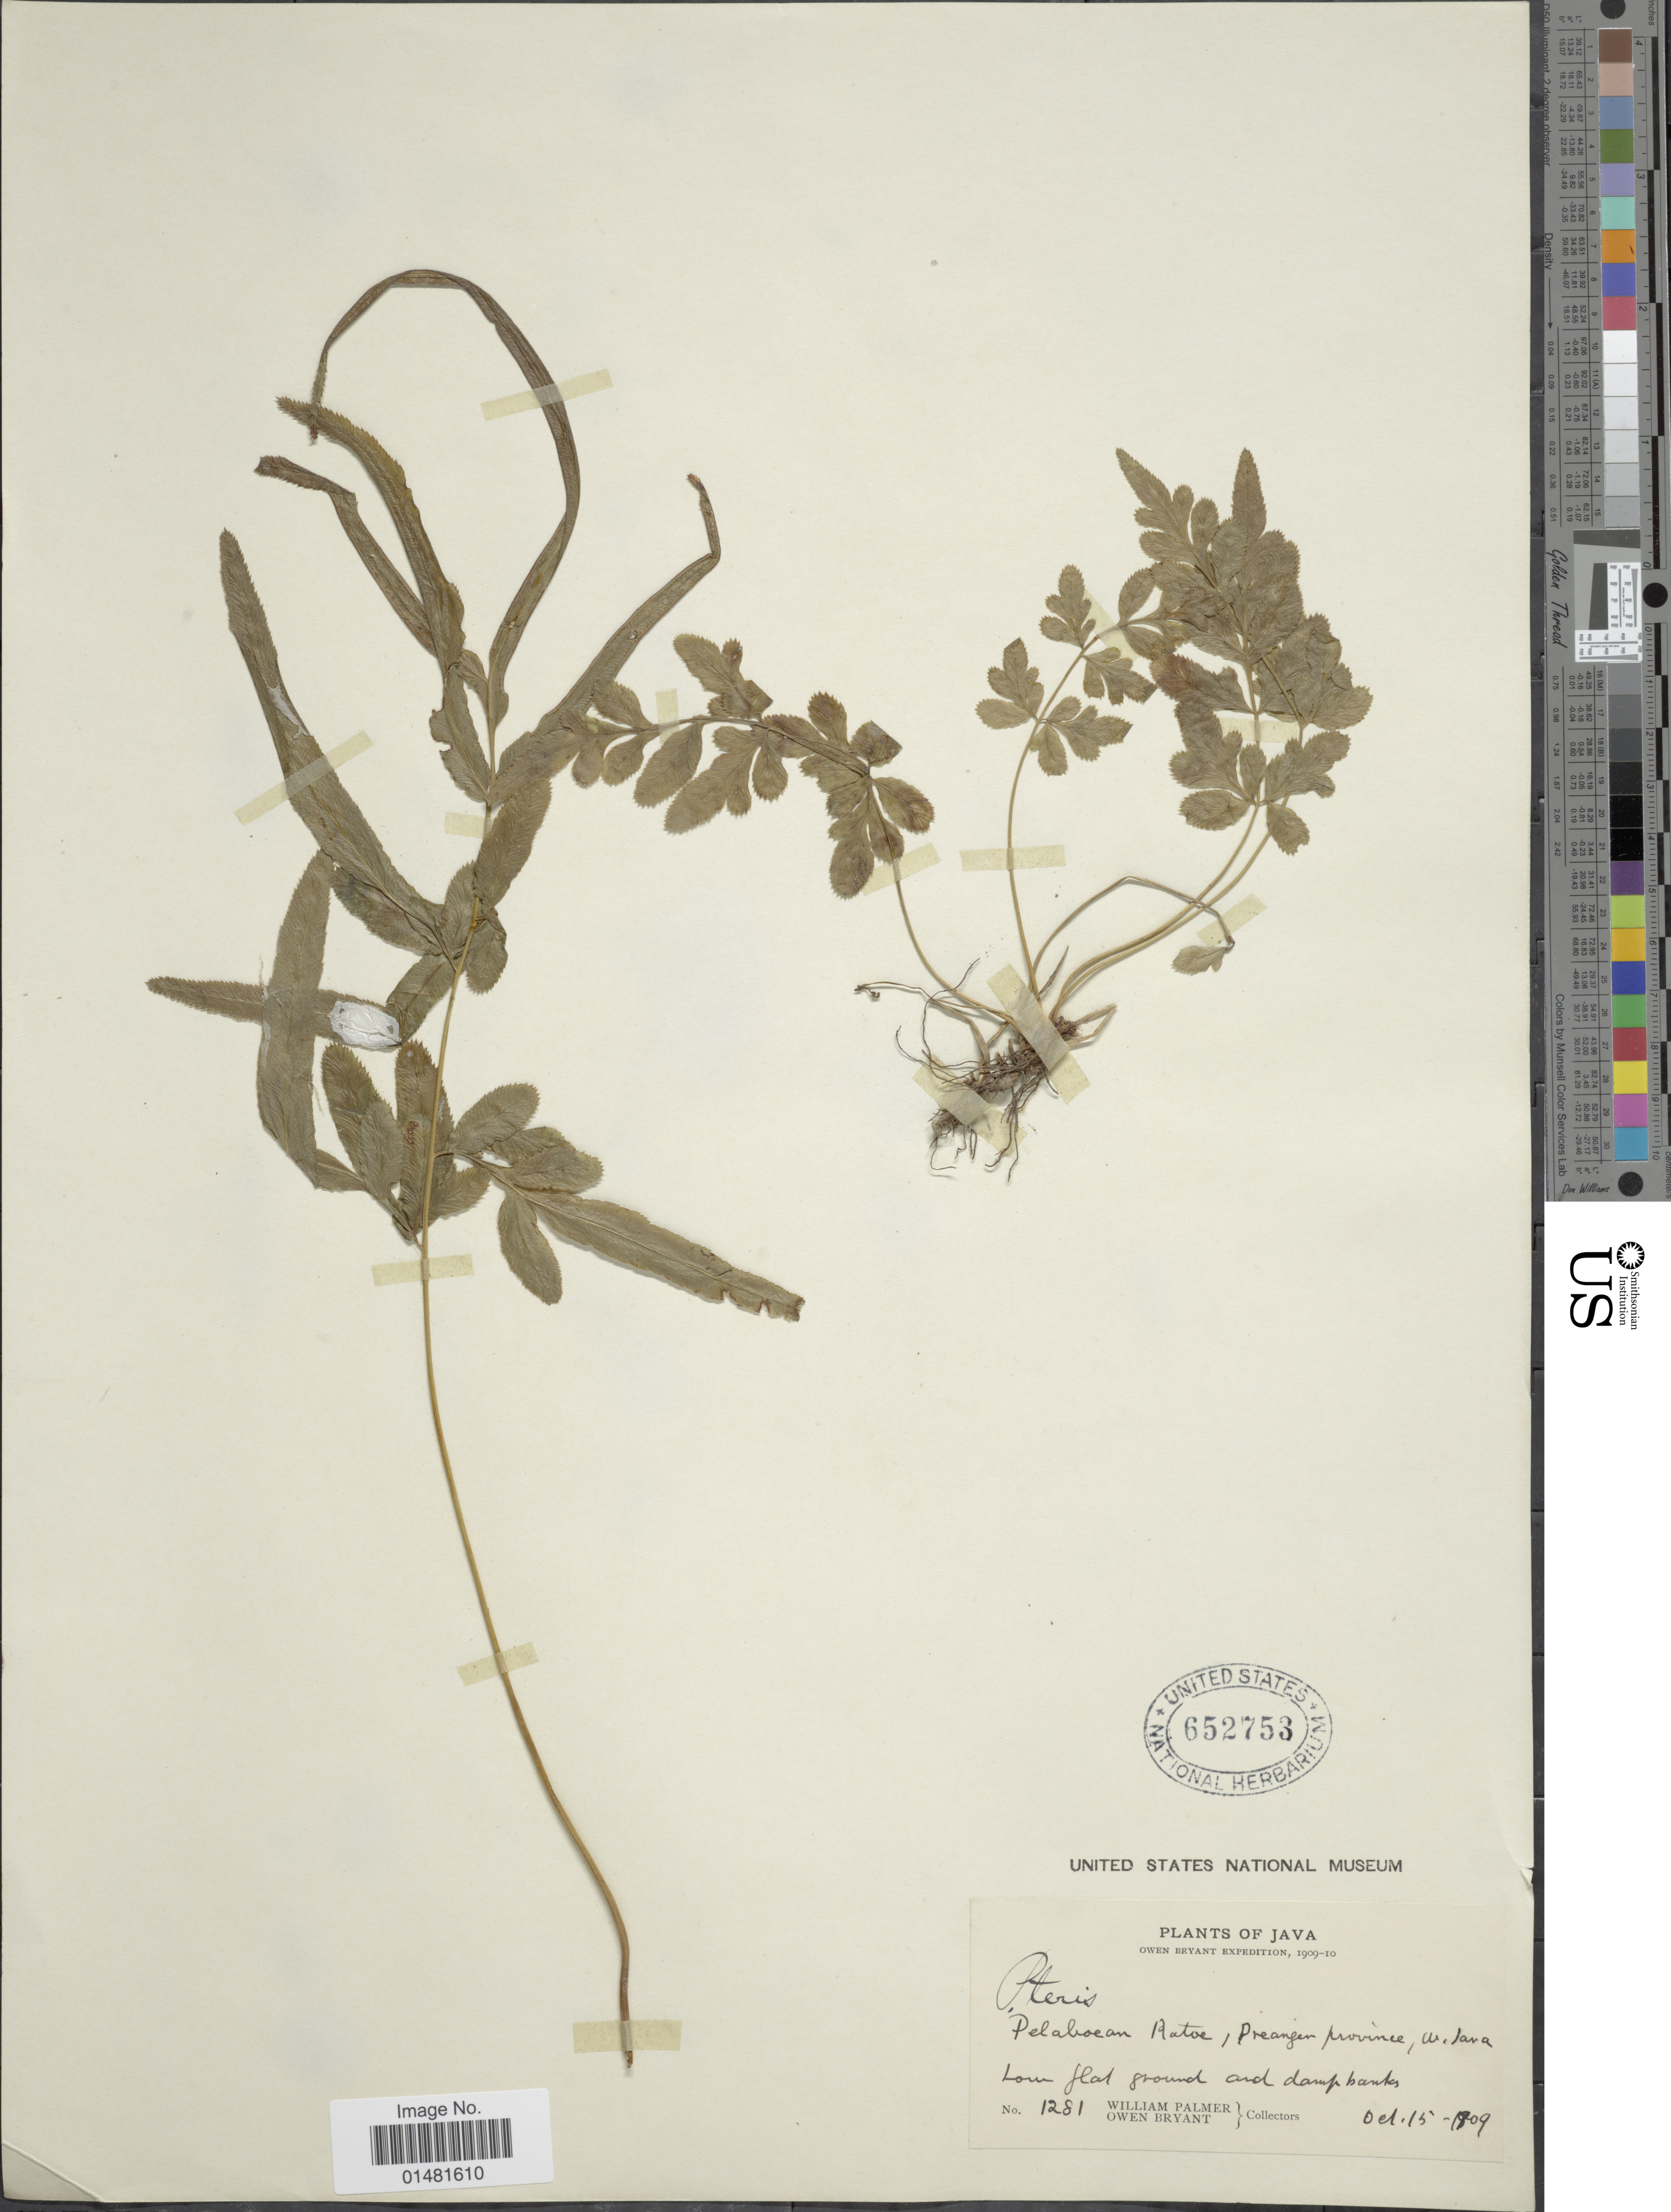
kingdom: Plantae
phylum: Tracheophyta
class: Polypodiopsida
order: Polypodiales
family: Pteridaceae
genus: Pteris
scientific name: Pteris ensiformis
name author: Burm. f.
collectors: W. Palmer & O. Bryant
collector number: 1281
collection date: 1909-10-15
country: Indonesia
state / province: Java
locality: Pelaboean Ratoe, Preanger province, W. Java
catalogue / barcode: US 652753